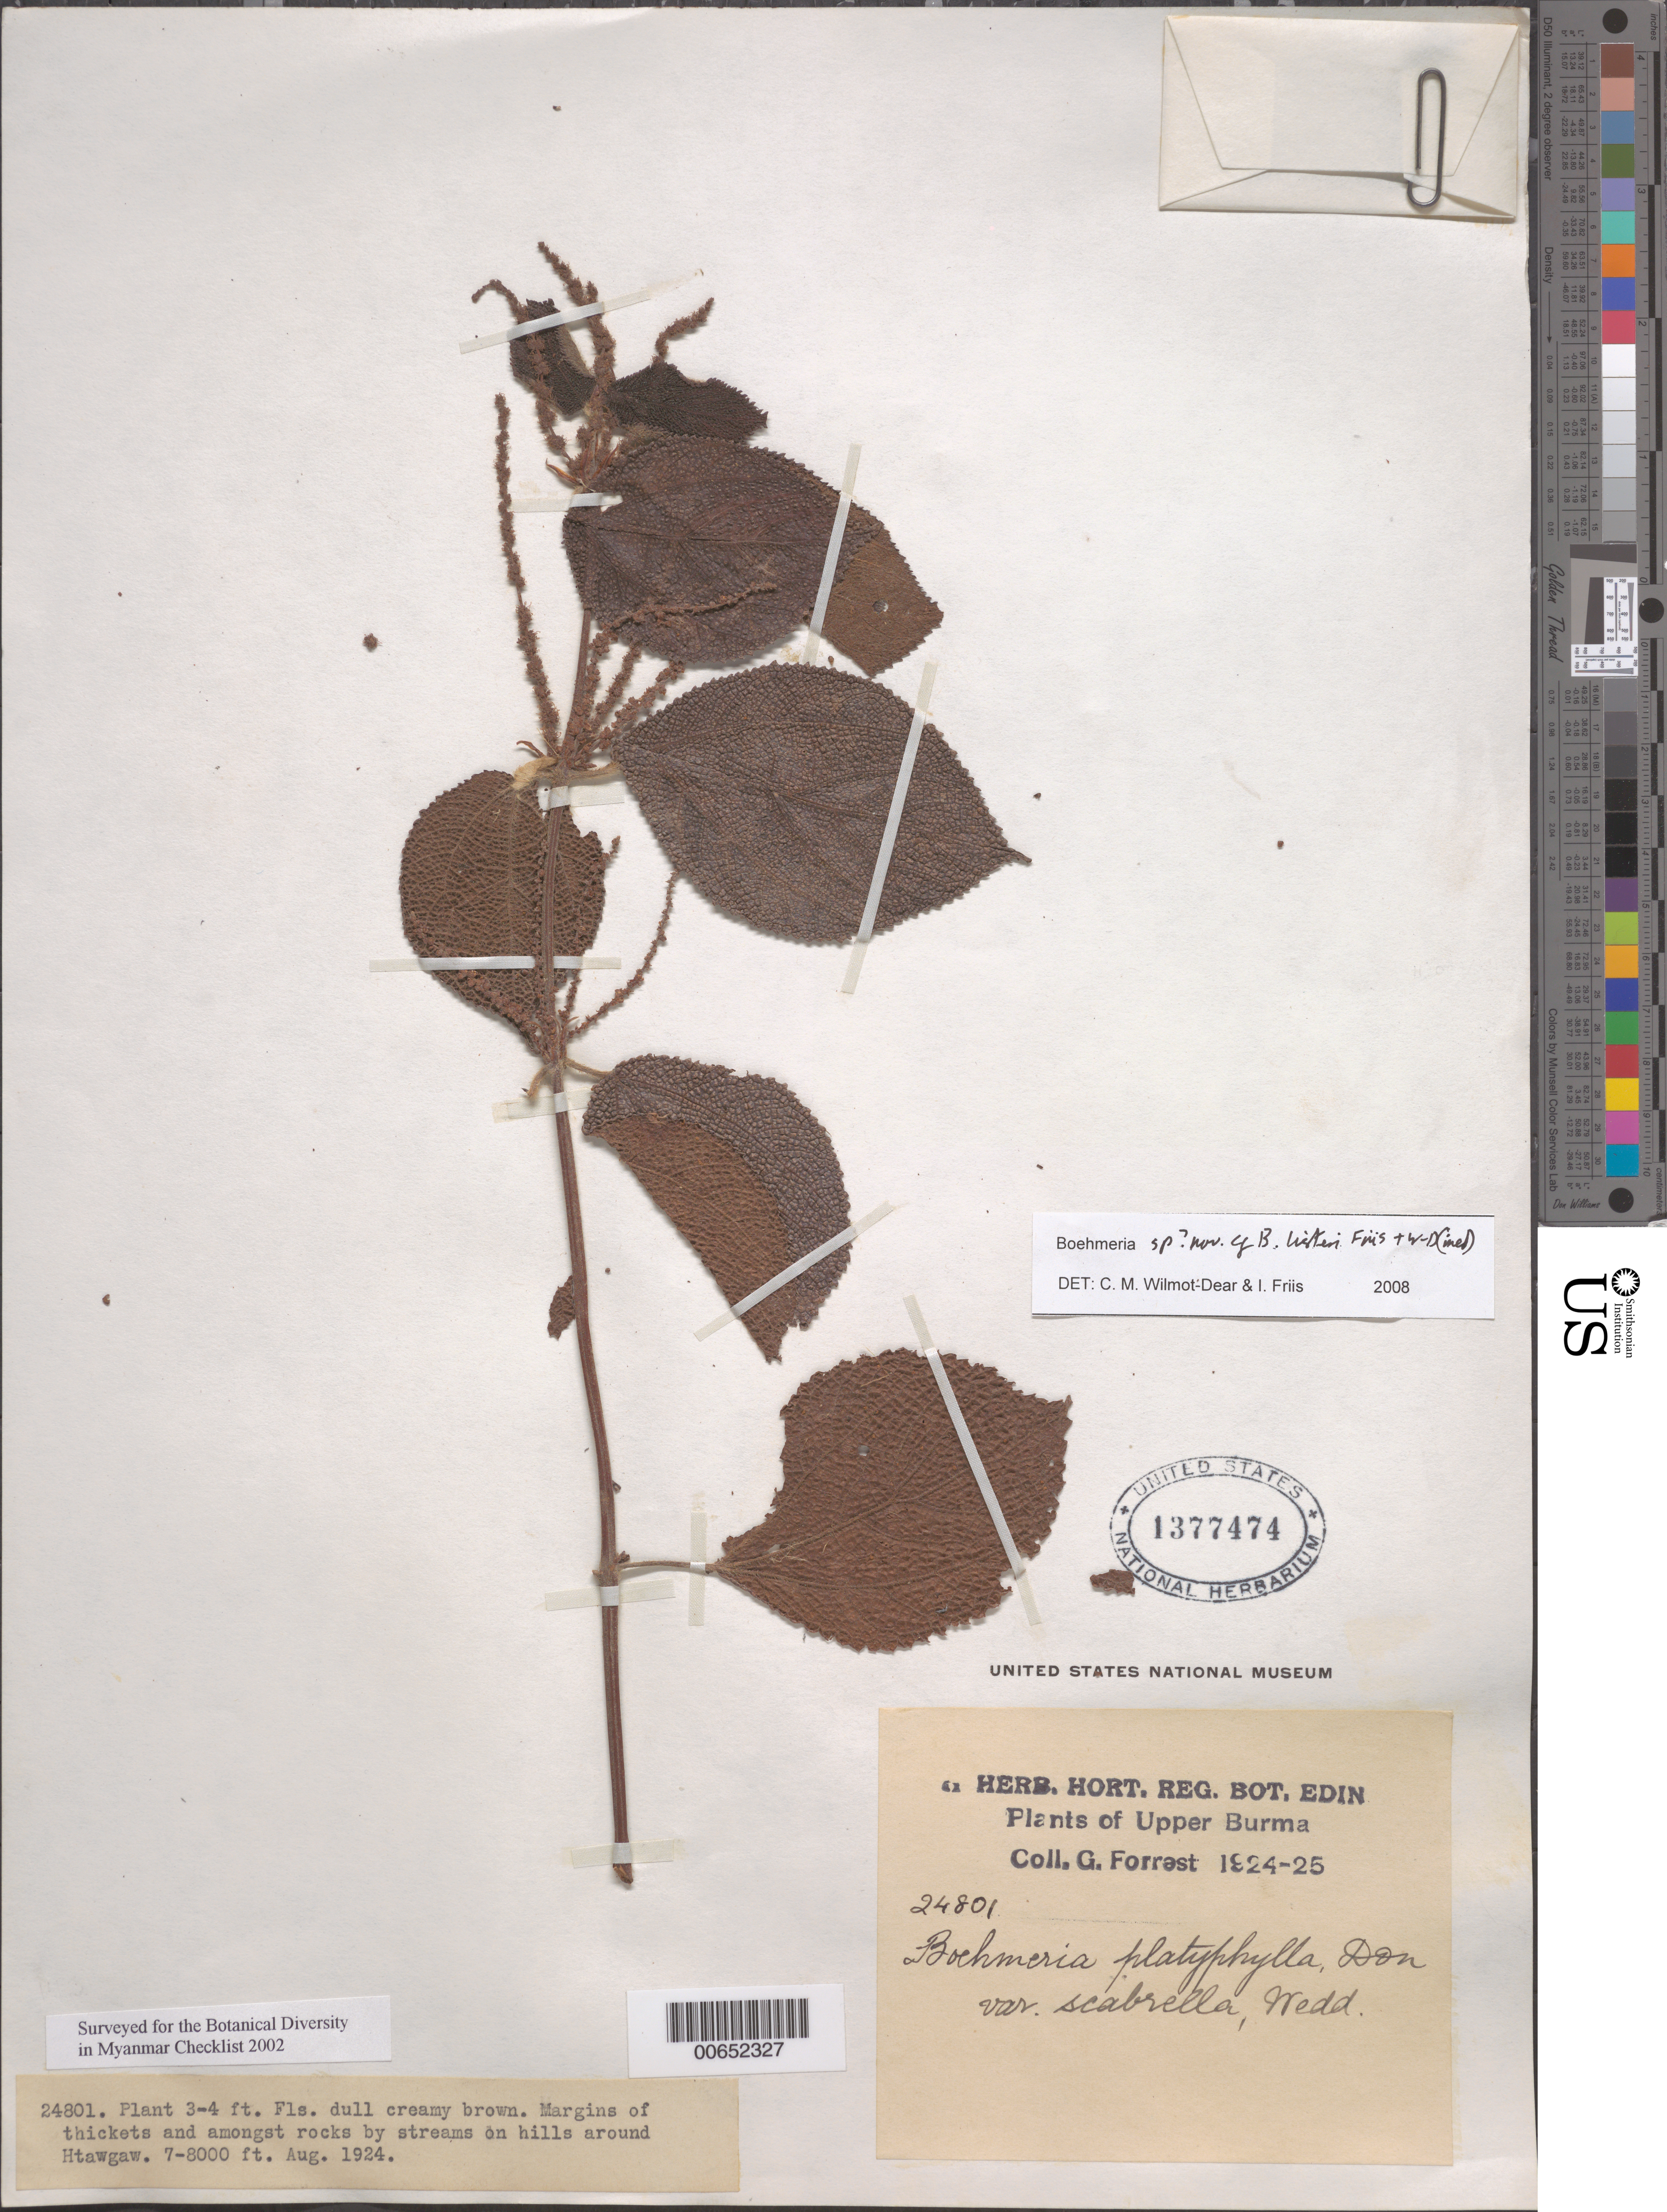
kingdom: Plantae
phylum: Tracheophyta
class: Magnoliopsida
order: Rosales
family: Urticaceae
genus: Boehmeria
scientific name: Boehmeria sp.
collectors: G. Forrest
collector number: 24801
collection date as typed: Aug 1924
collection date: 1924-08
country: Myanmar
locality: Htawgaw.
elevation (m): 2134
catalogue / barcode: US 1377474